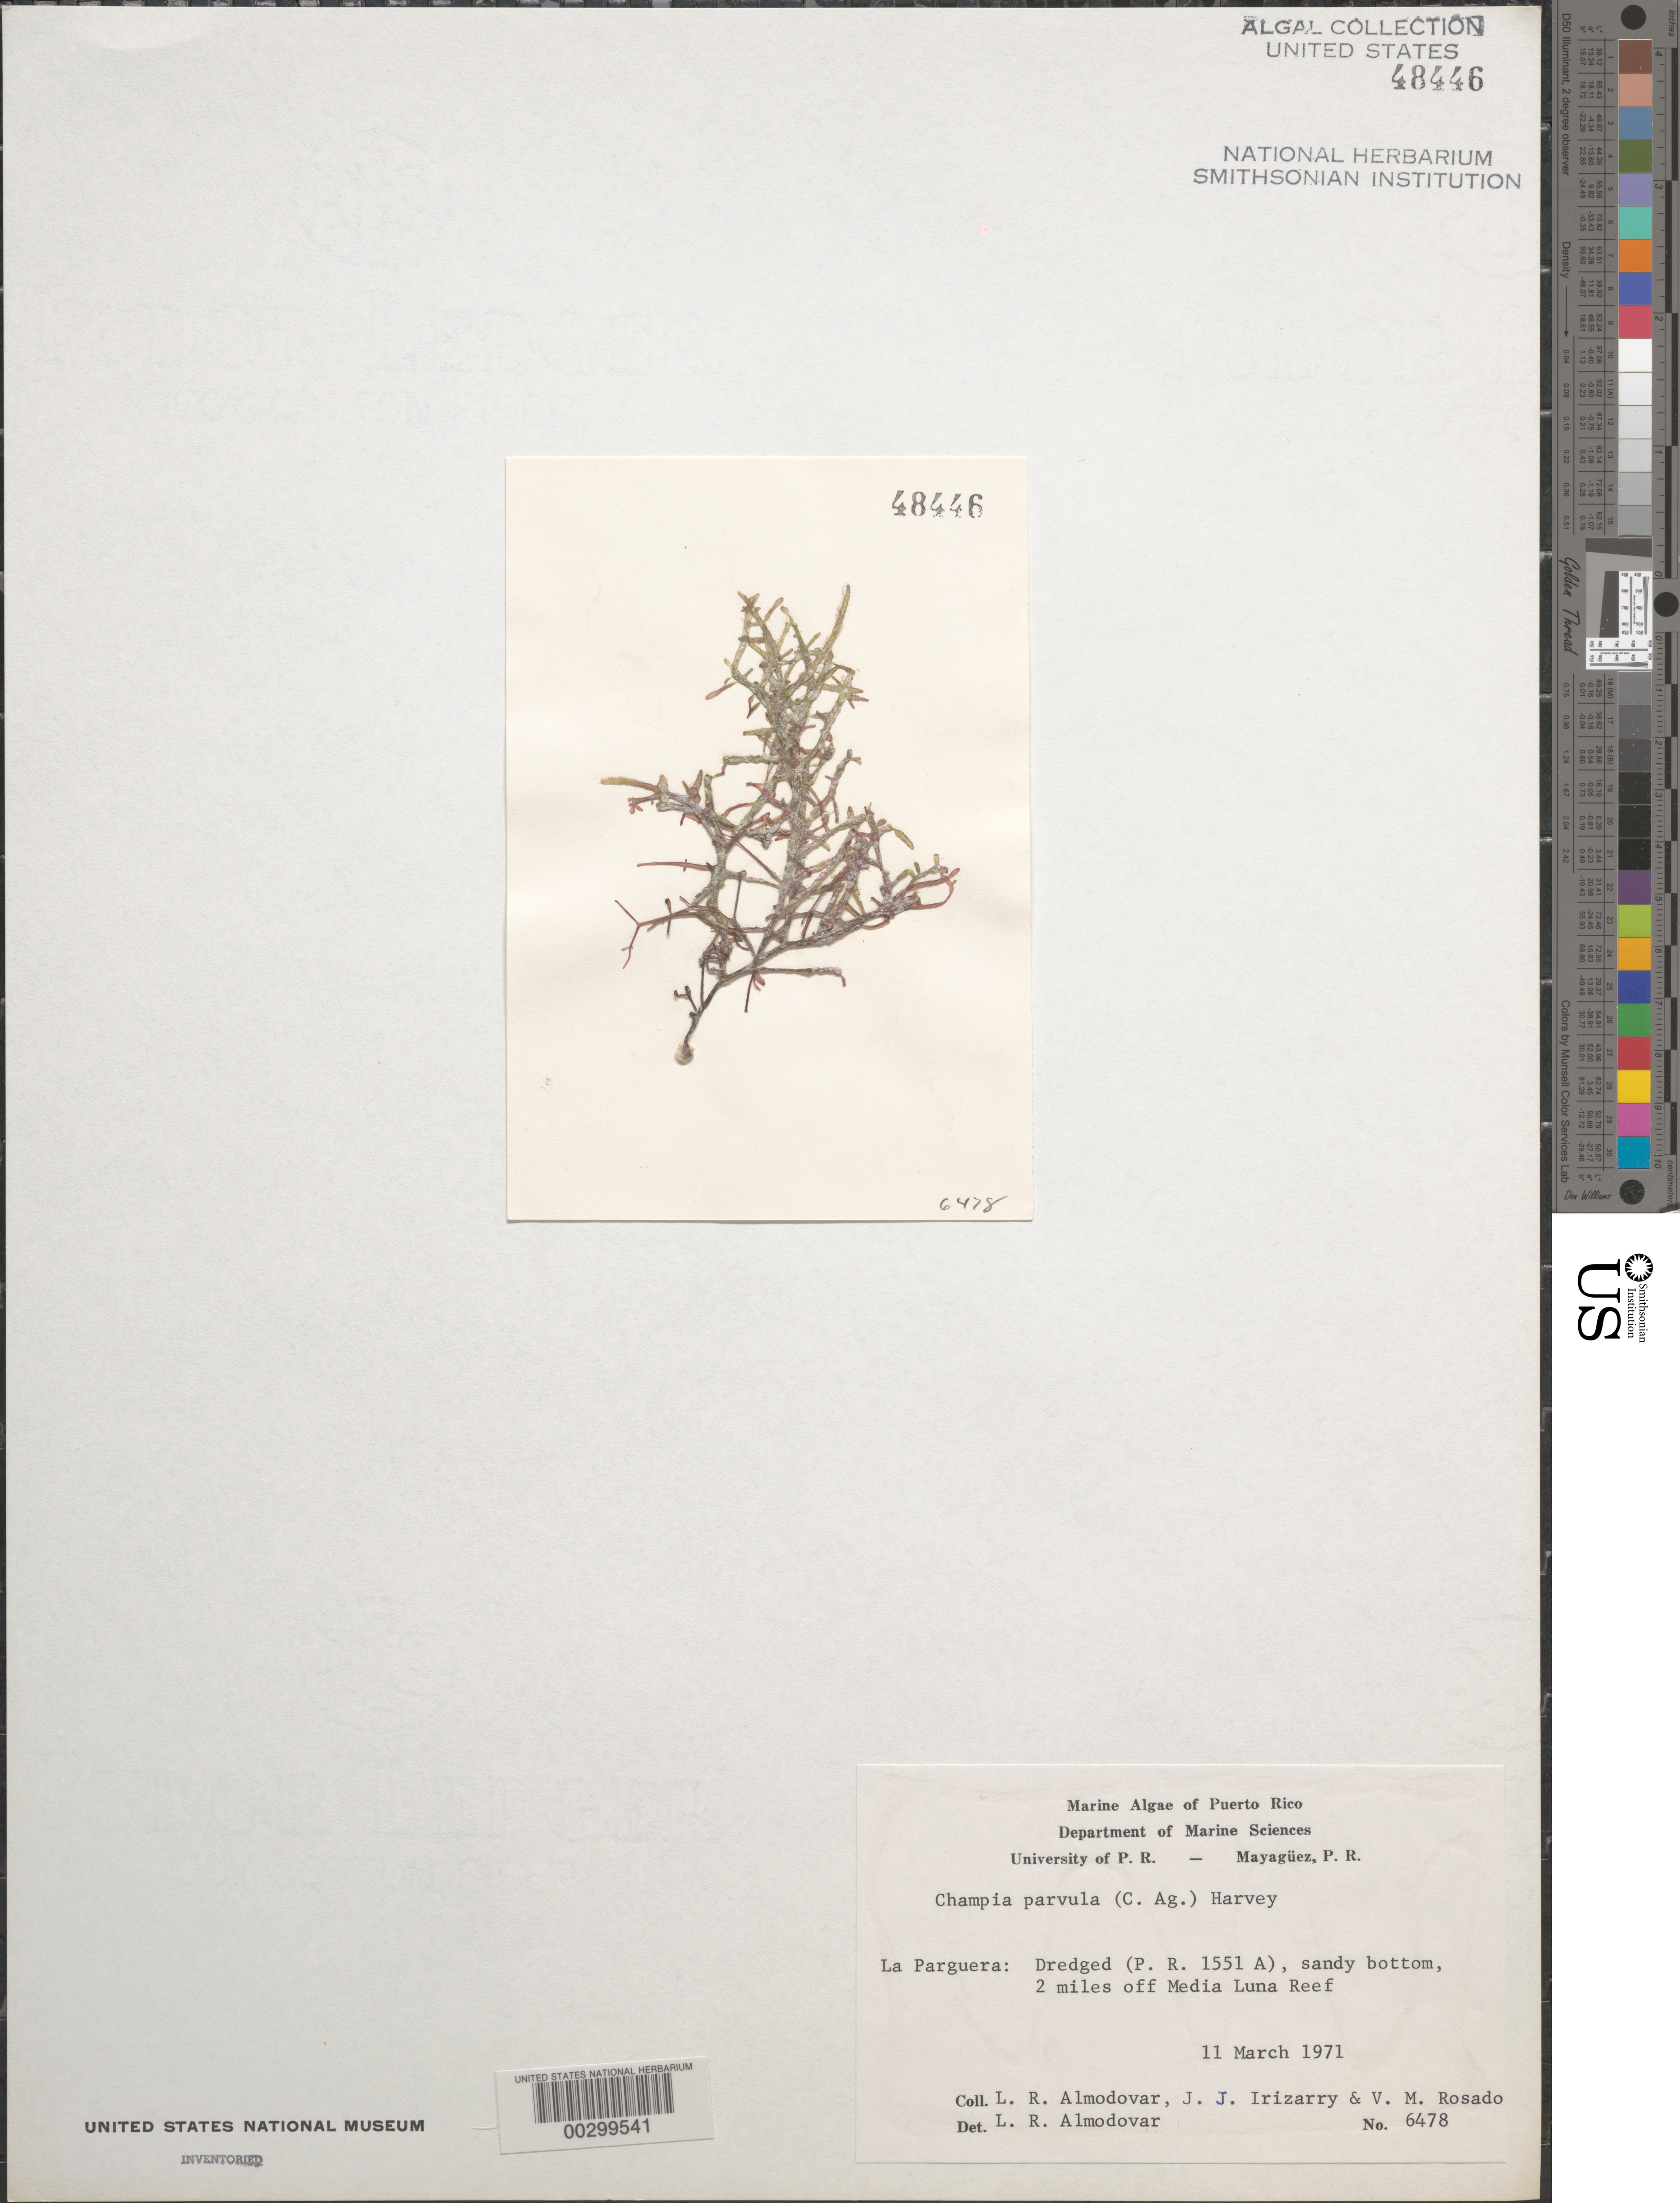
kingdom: Plantae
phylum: Rhodophyta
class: Florideophyceae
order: Rhodymeniales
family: Champiaceae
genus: Champia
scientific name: Champia parvula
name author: (C. Agardh) Harv.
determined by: Almodovar, L. R.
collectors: L. Almodovar, J. Irizarry & V. Rosado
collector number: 6478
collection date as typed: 11 Mar 1971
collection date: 1971-03-11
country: Puerto Rico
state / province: Lajas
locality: La Parguera, 2 miles off Media Luna Reef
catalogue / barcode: US 48446